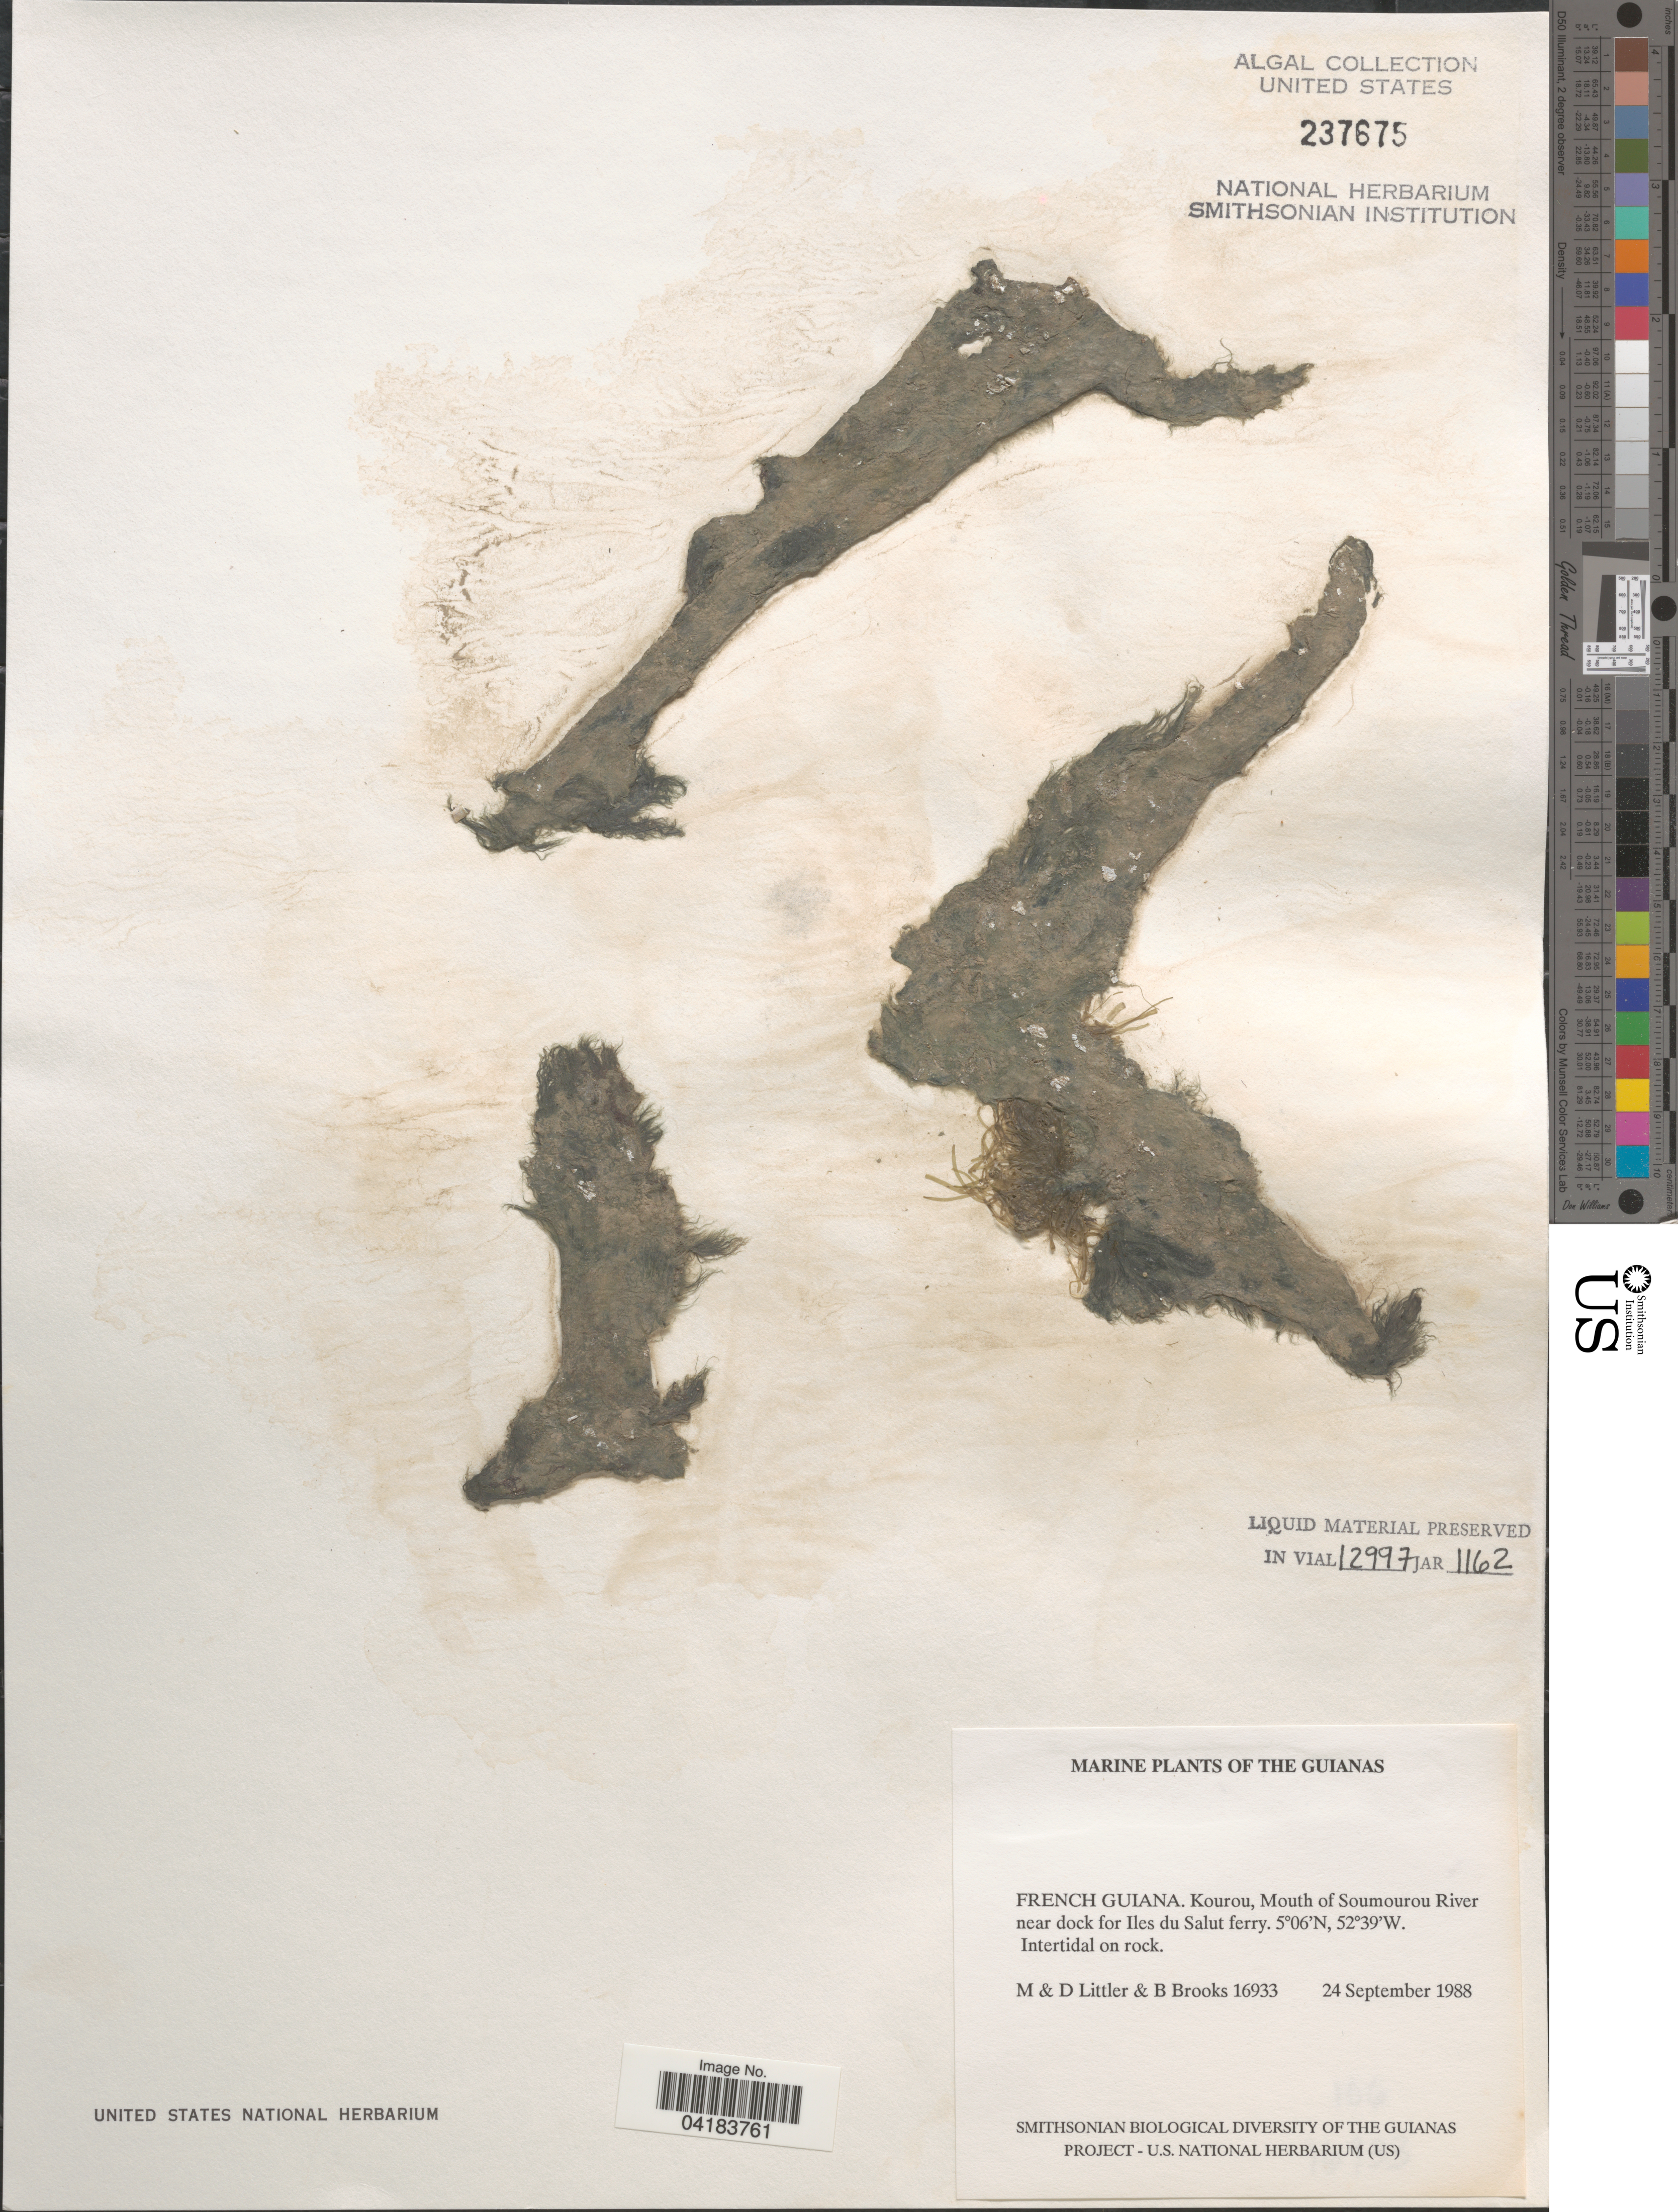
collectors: M. Littler, D. S. Littler & B. Brooks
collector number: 16933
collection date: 1988-09-24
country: French Guiana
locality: The Guianas. Kourou, Mouth of Soumourou River near dock for Iles du Salut ferry.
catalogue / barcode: US 237675